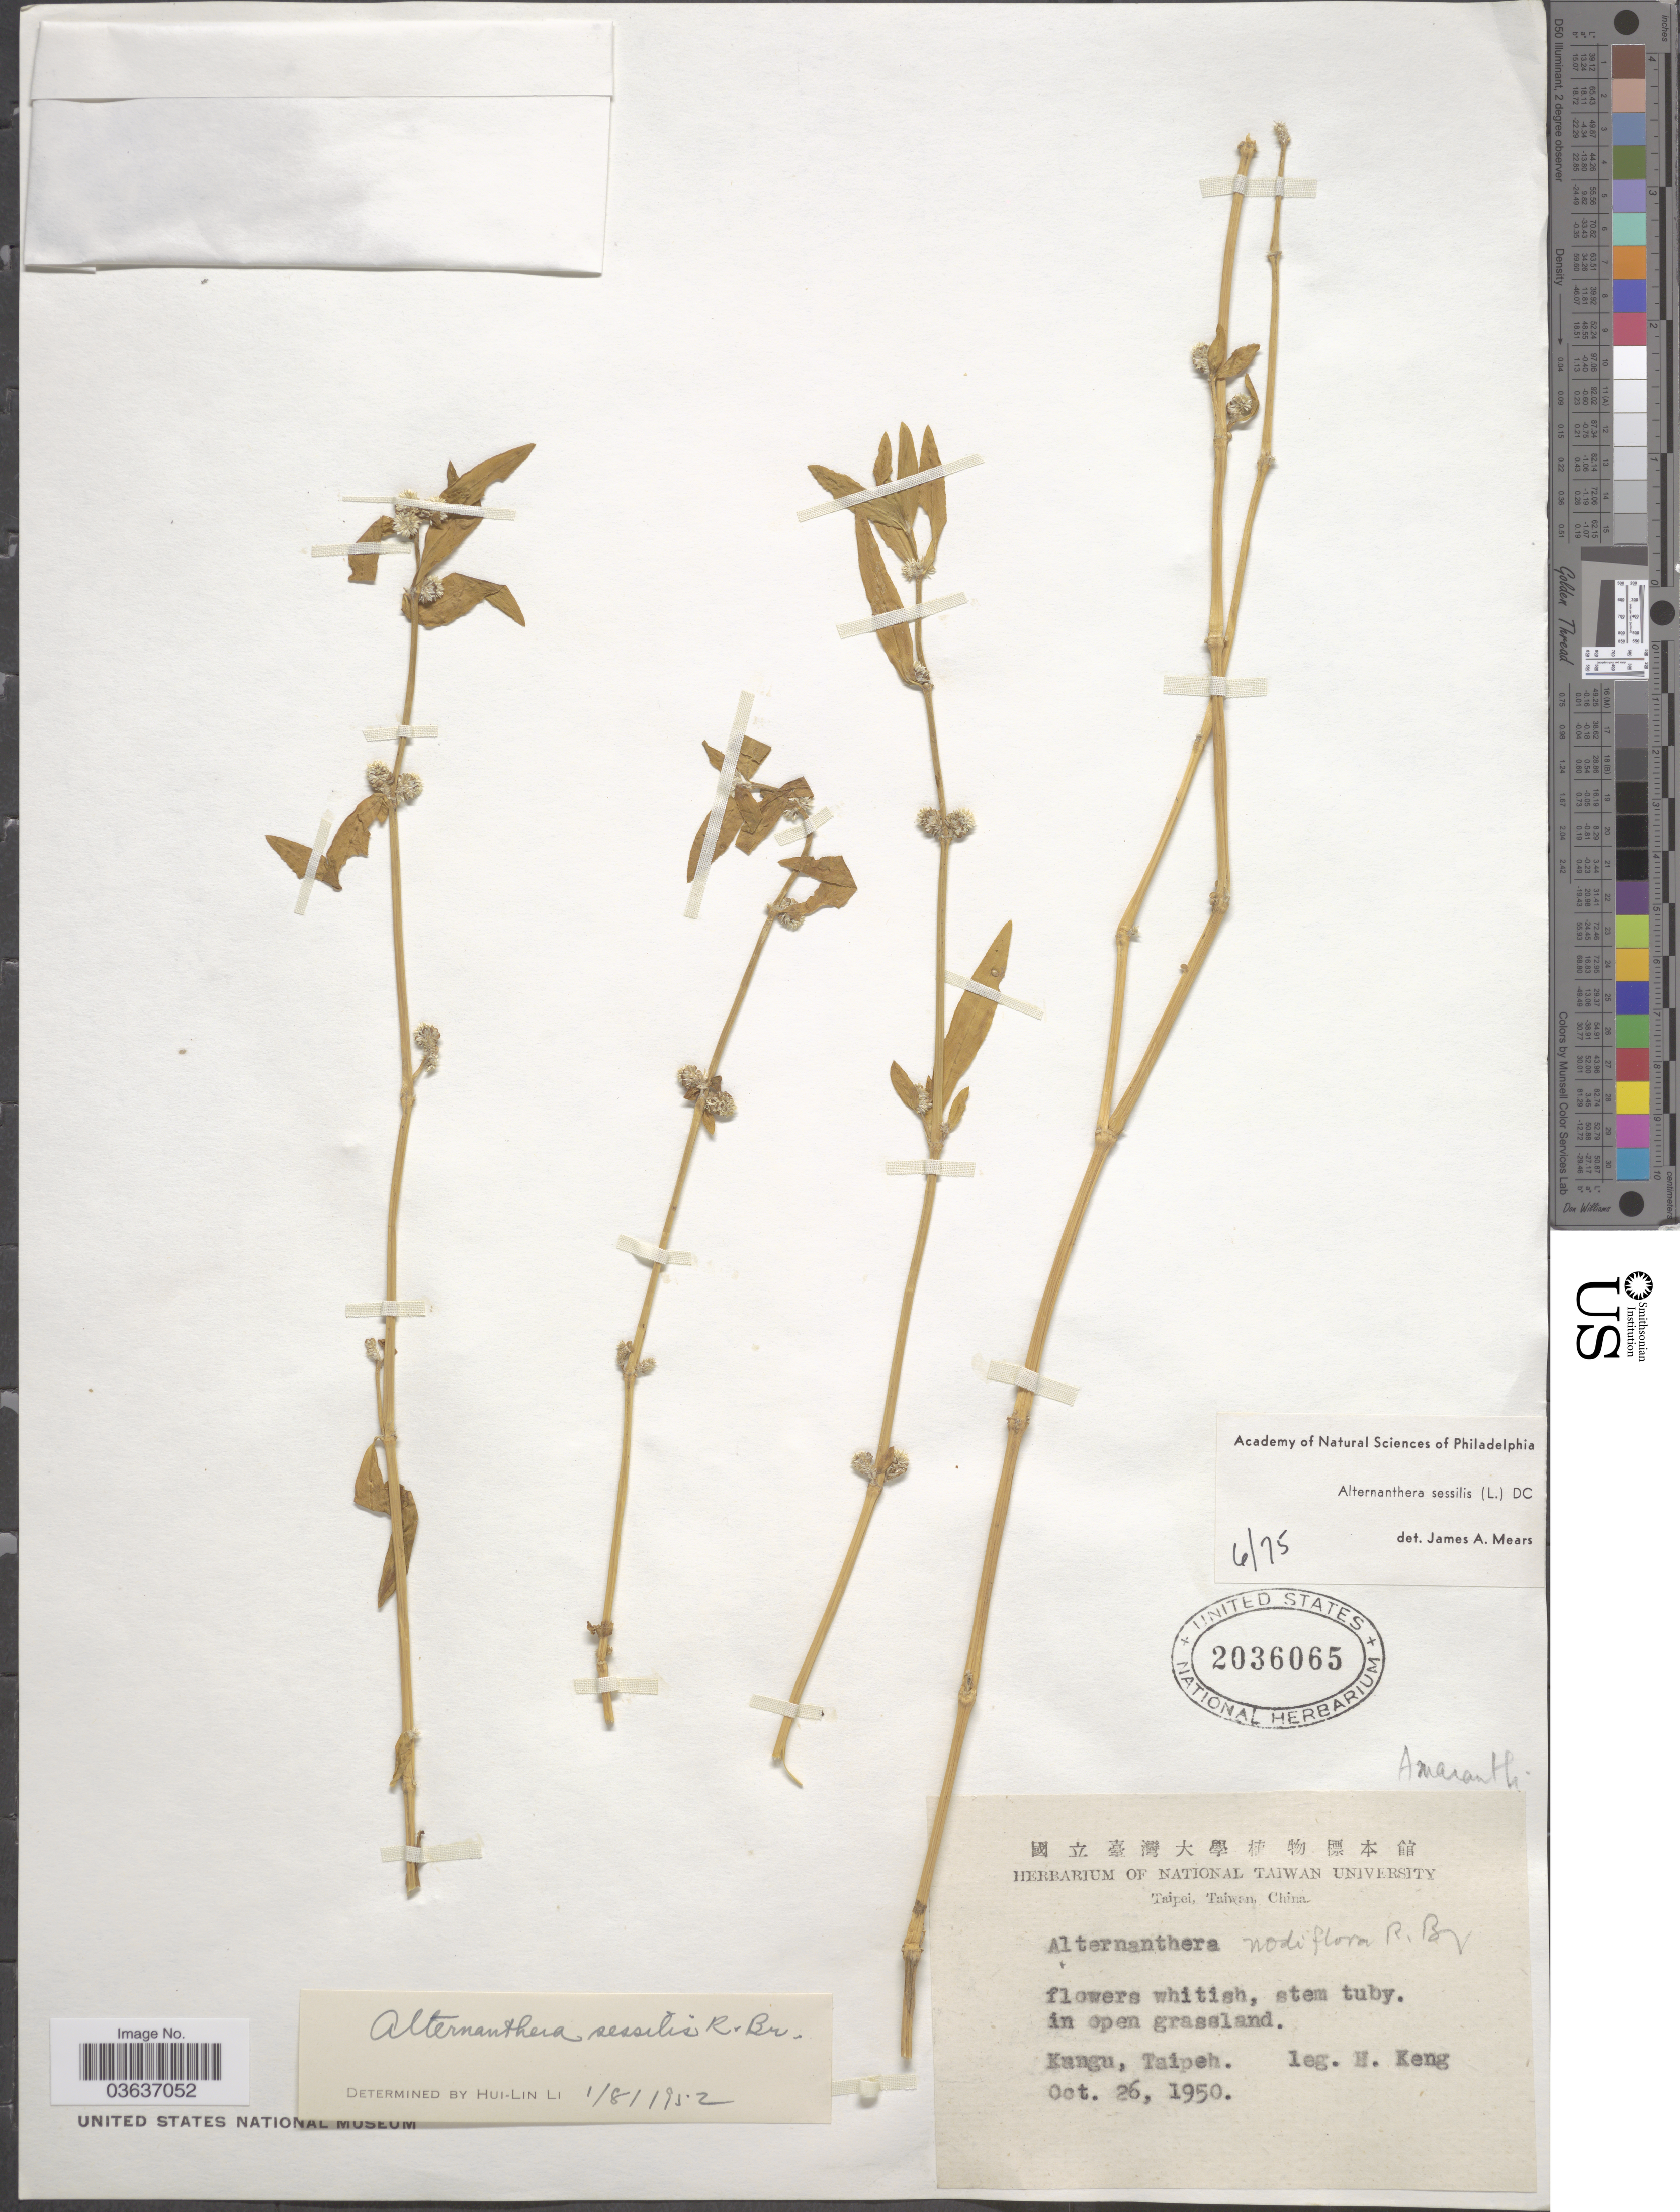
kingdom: Plantae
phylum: Tracheophyta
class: Magnoliopsida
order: Caryophyllales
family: Amaranthaceae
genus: Alternanthera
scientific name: Alternanthera sessilis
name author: (L.) DC.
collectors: H. Keng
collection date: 1950-10-26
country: Taiwan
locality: Kangu, Taipeh.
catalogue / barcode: US 2036065